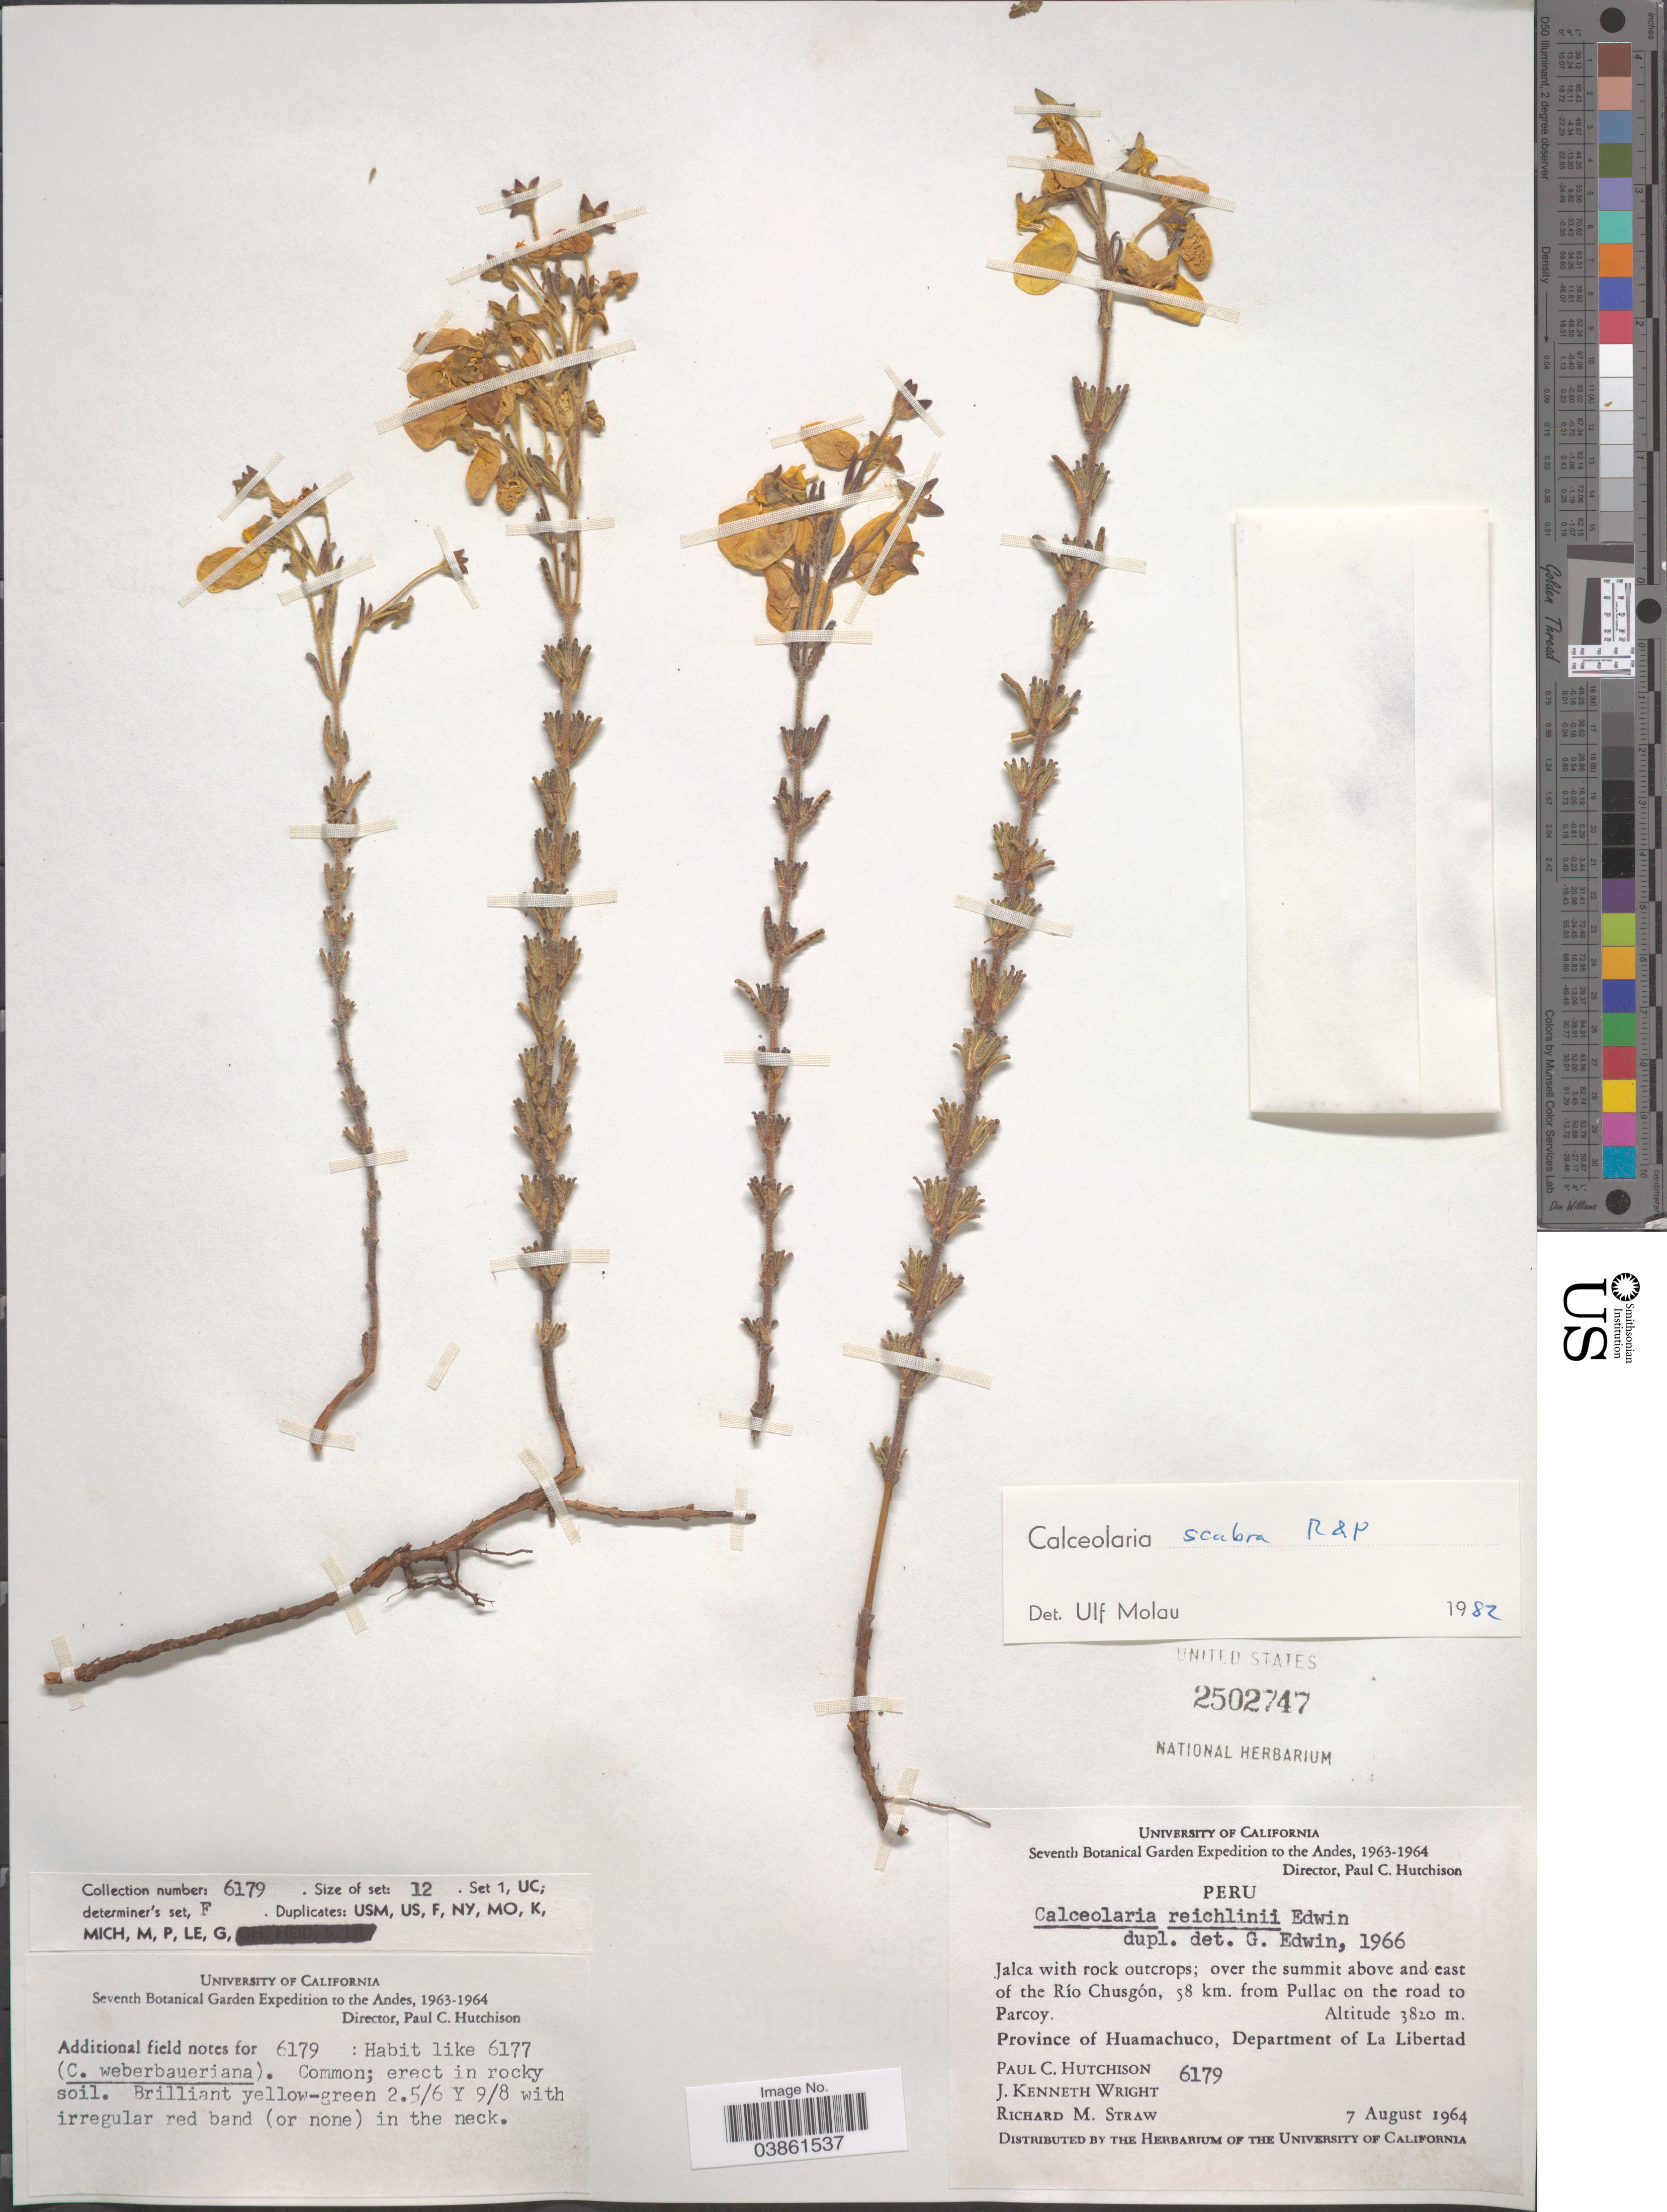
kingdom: Plantae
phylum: Tracheophyta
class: Magnoliopsida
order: Lamiales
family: Calceolariaceae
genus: Calceolaria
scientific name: Calceolaria scabra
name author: Ruiz & Pav.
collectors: P. C. Hutchison, J. K. Wright & R. M. Straw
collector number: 6179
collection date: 1964-08-07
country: Peru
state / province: La Libertad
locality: The Andes. Jalca with rock outcrops; over the summit above and east of the Río Chusgón, 58 km. from Pullac on the road to Parcoy. Province of Huamachuco, Department of La Libertad.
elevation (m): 3820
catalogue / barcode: US 2502747